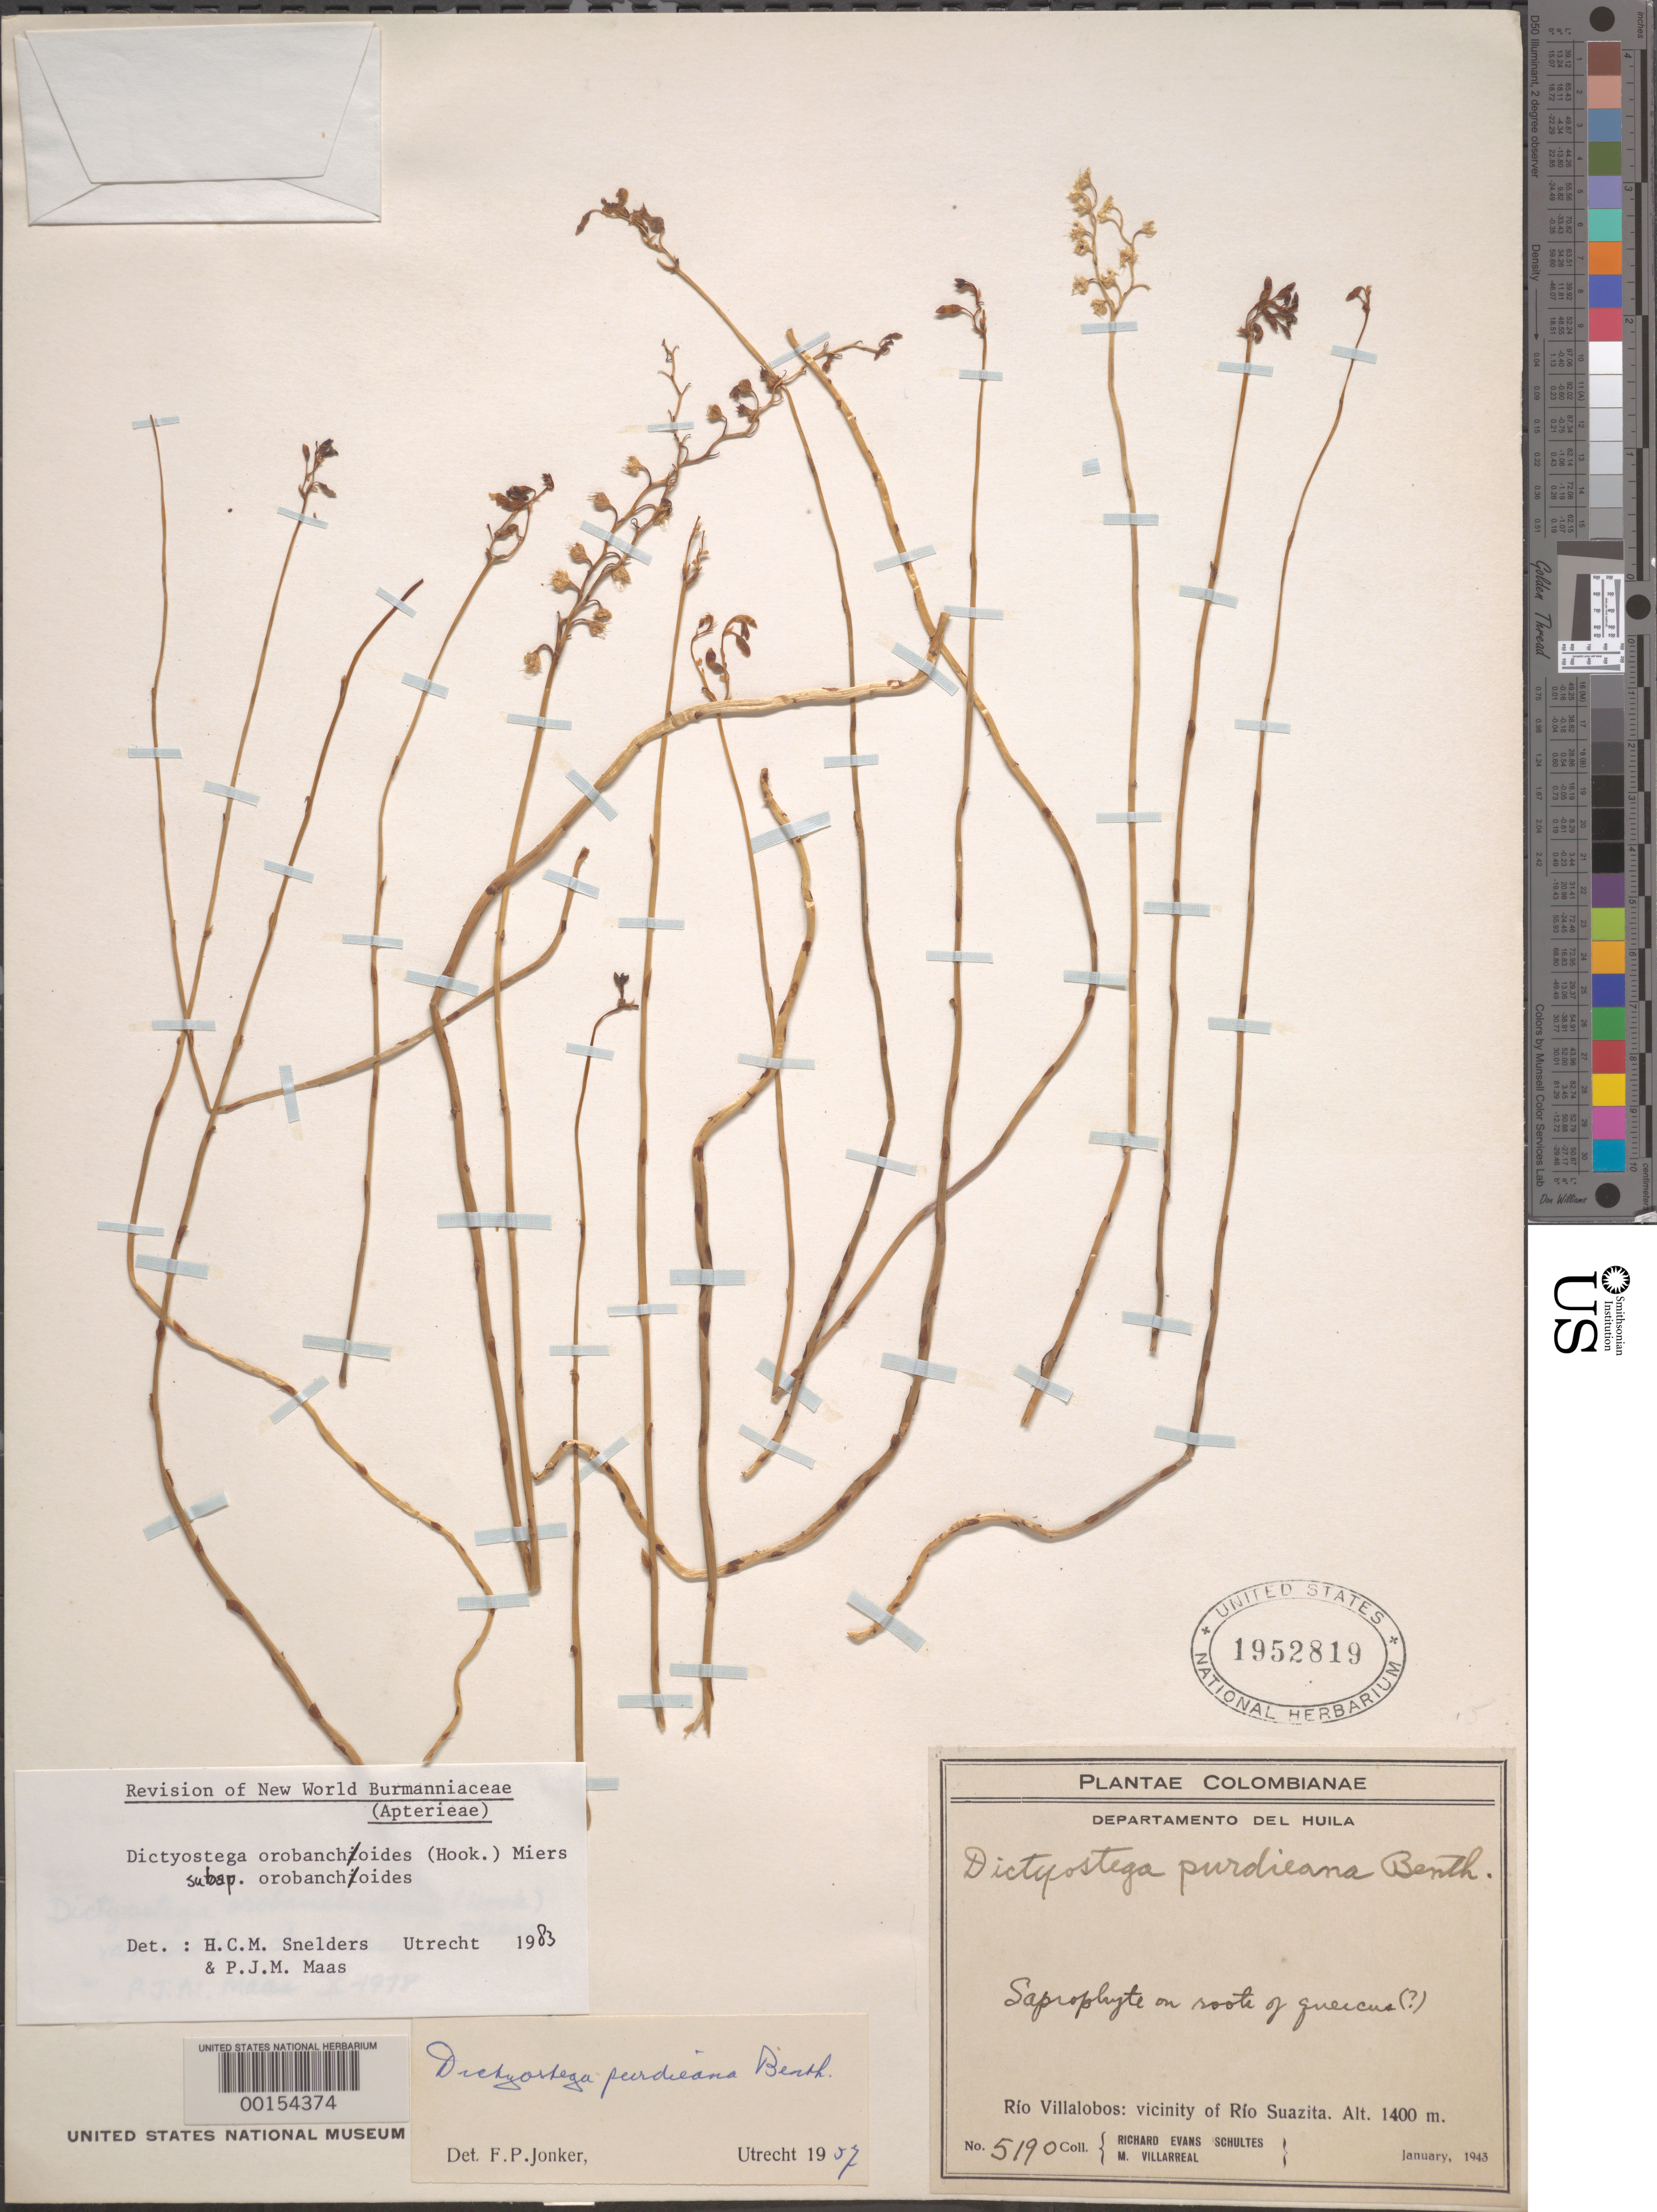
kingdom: Plantae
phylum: Tracheophyta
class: Liliopsida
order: Dioscoreales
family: Burmanniaceae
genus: Dictyostega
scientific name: Dictyostega orobanchoides subsp. orobanchoides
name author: (Hook.) Miers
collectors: R. E. Schultes & M. Villarreal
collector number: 5190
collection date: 1943-01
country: Colombia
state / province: Huila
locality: Departamento del Huila. Río Villalobos: vicinity of Río Suazita.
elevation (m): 1400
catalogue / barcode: US 1952819